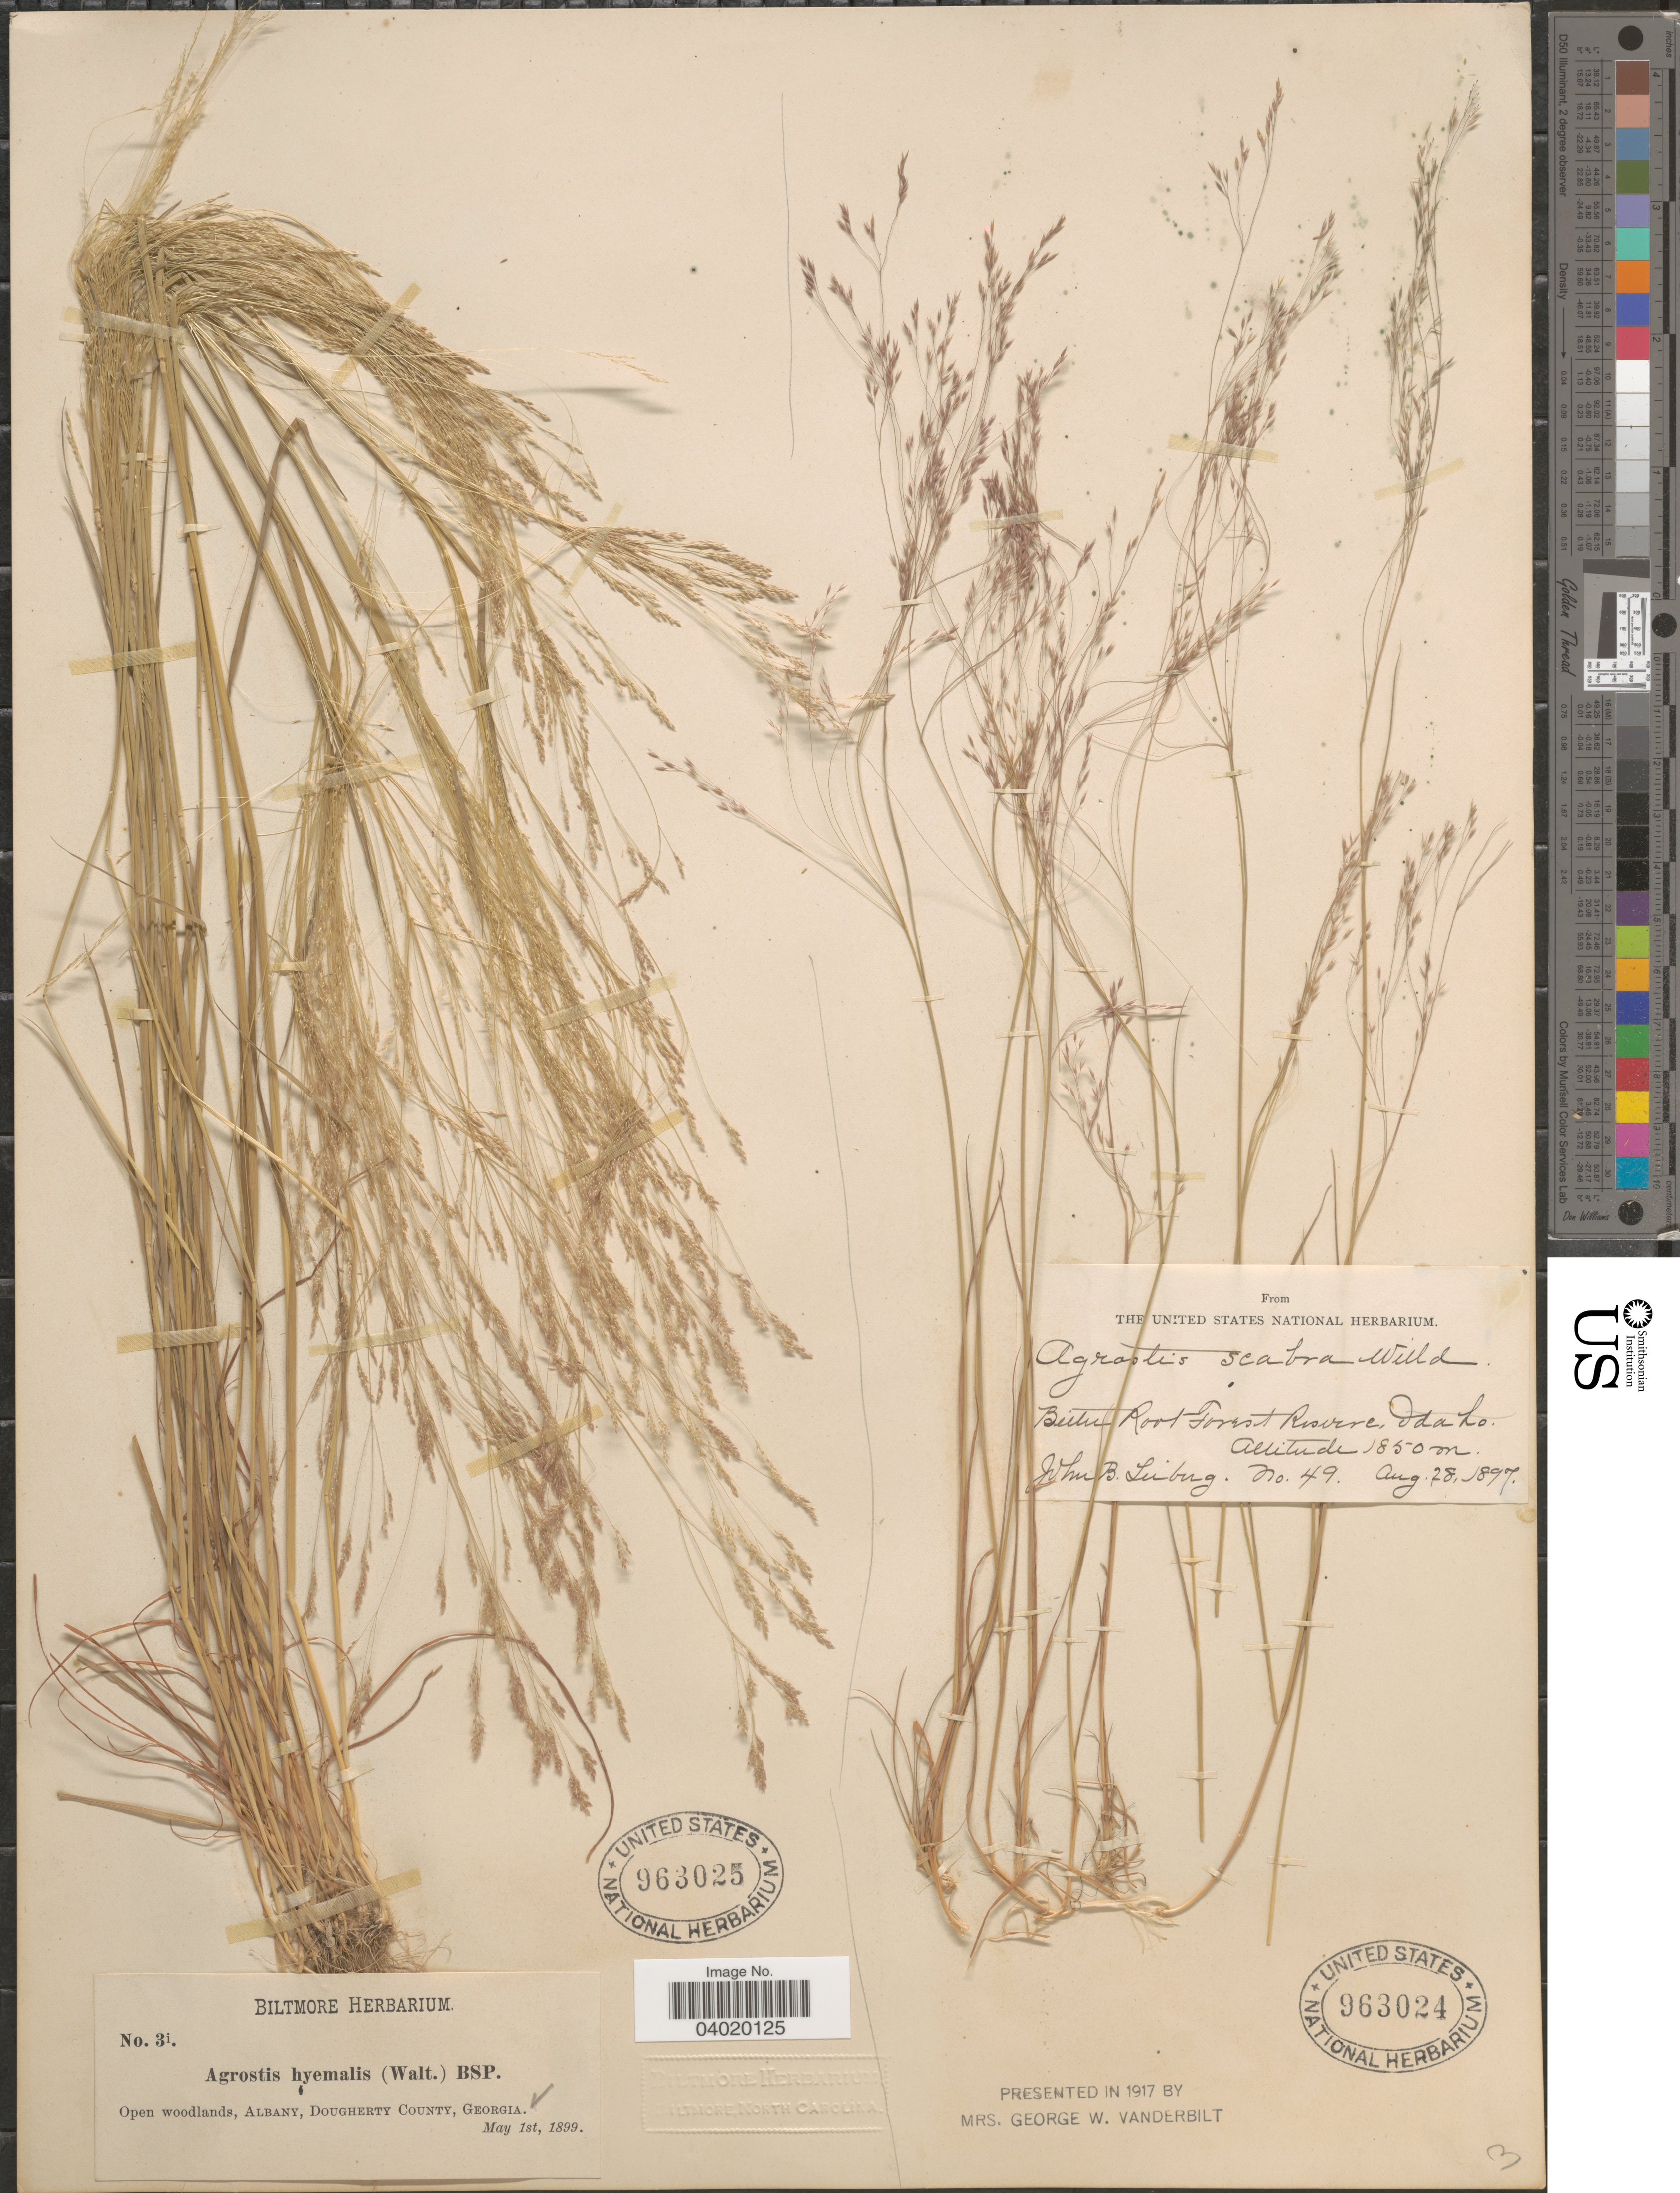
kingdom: Plantae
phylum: Tracheophyta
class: Liliopsida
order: Poales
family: Poaceae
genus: Agrostis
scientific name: Agrostis hyemalis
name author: (Walter) Britton et al.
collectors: ex herb. Biltmore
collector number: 3i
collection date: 1899-05-01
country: United States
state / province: Georgia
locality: Open woodlands, Albany, Dougherty County.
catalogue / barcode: US 963025